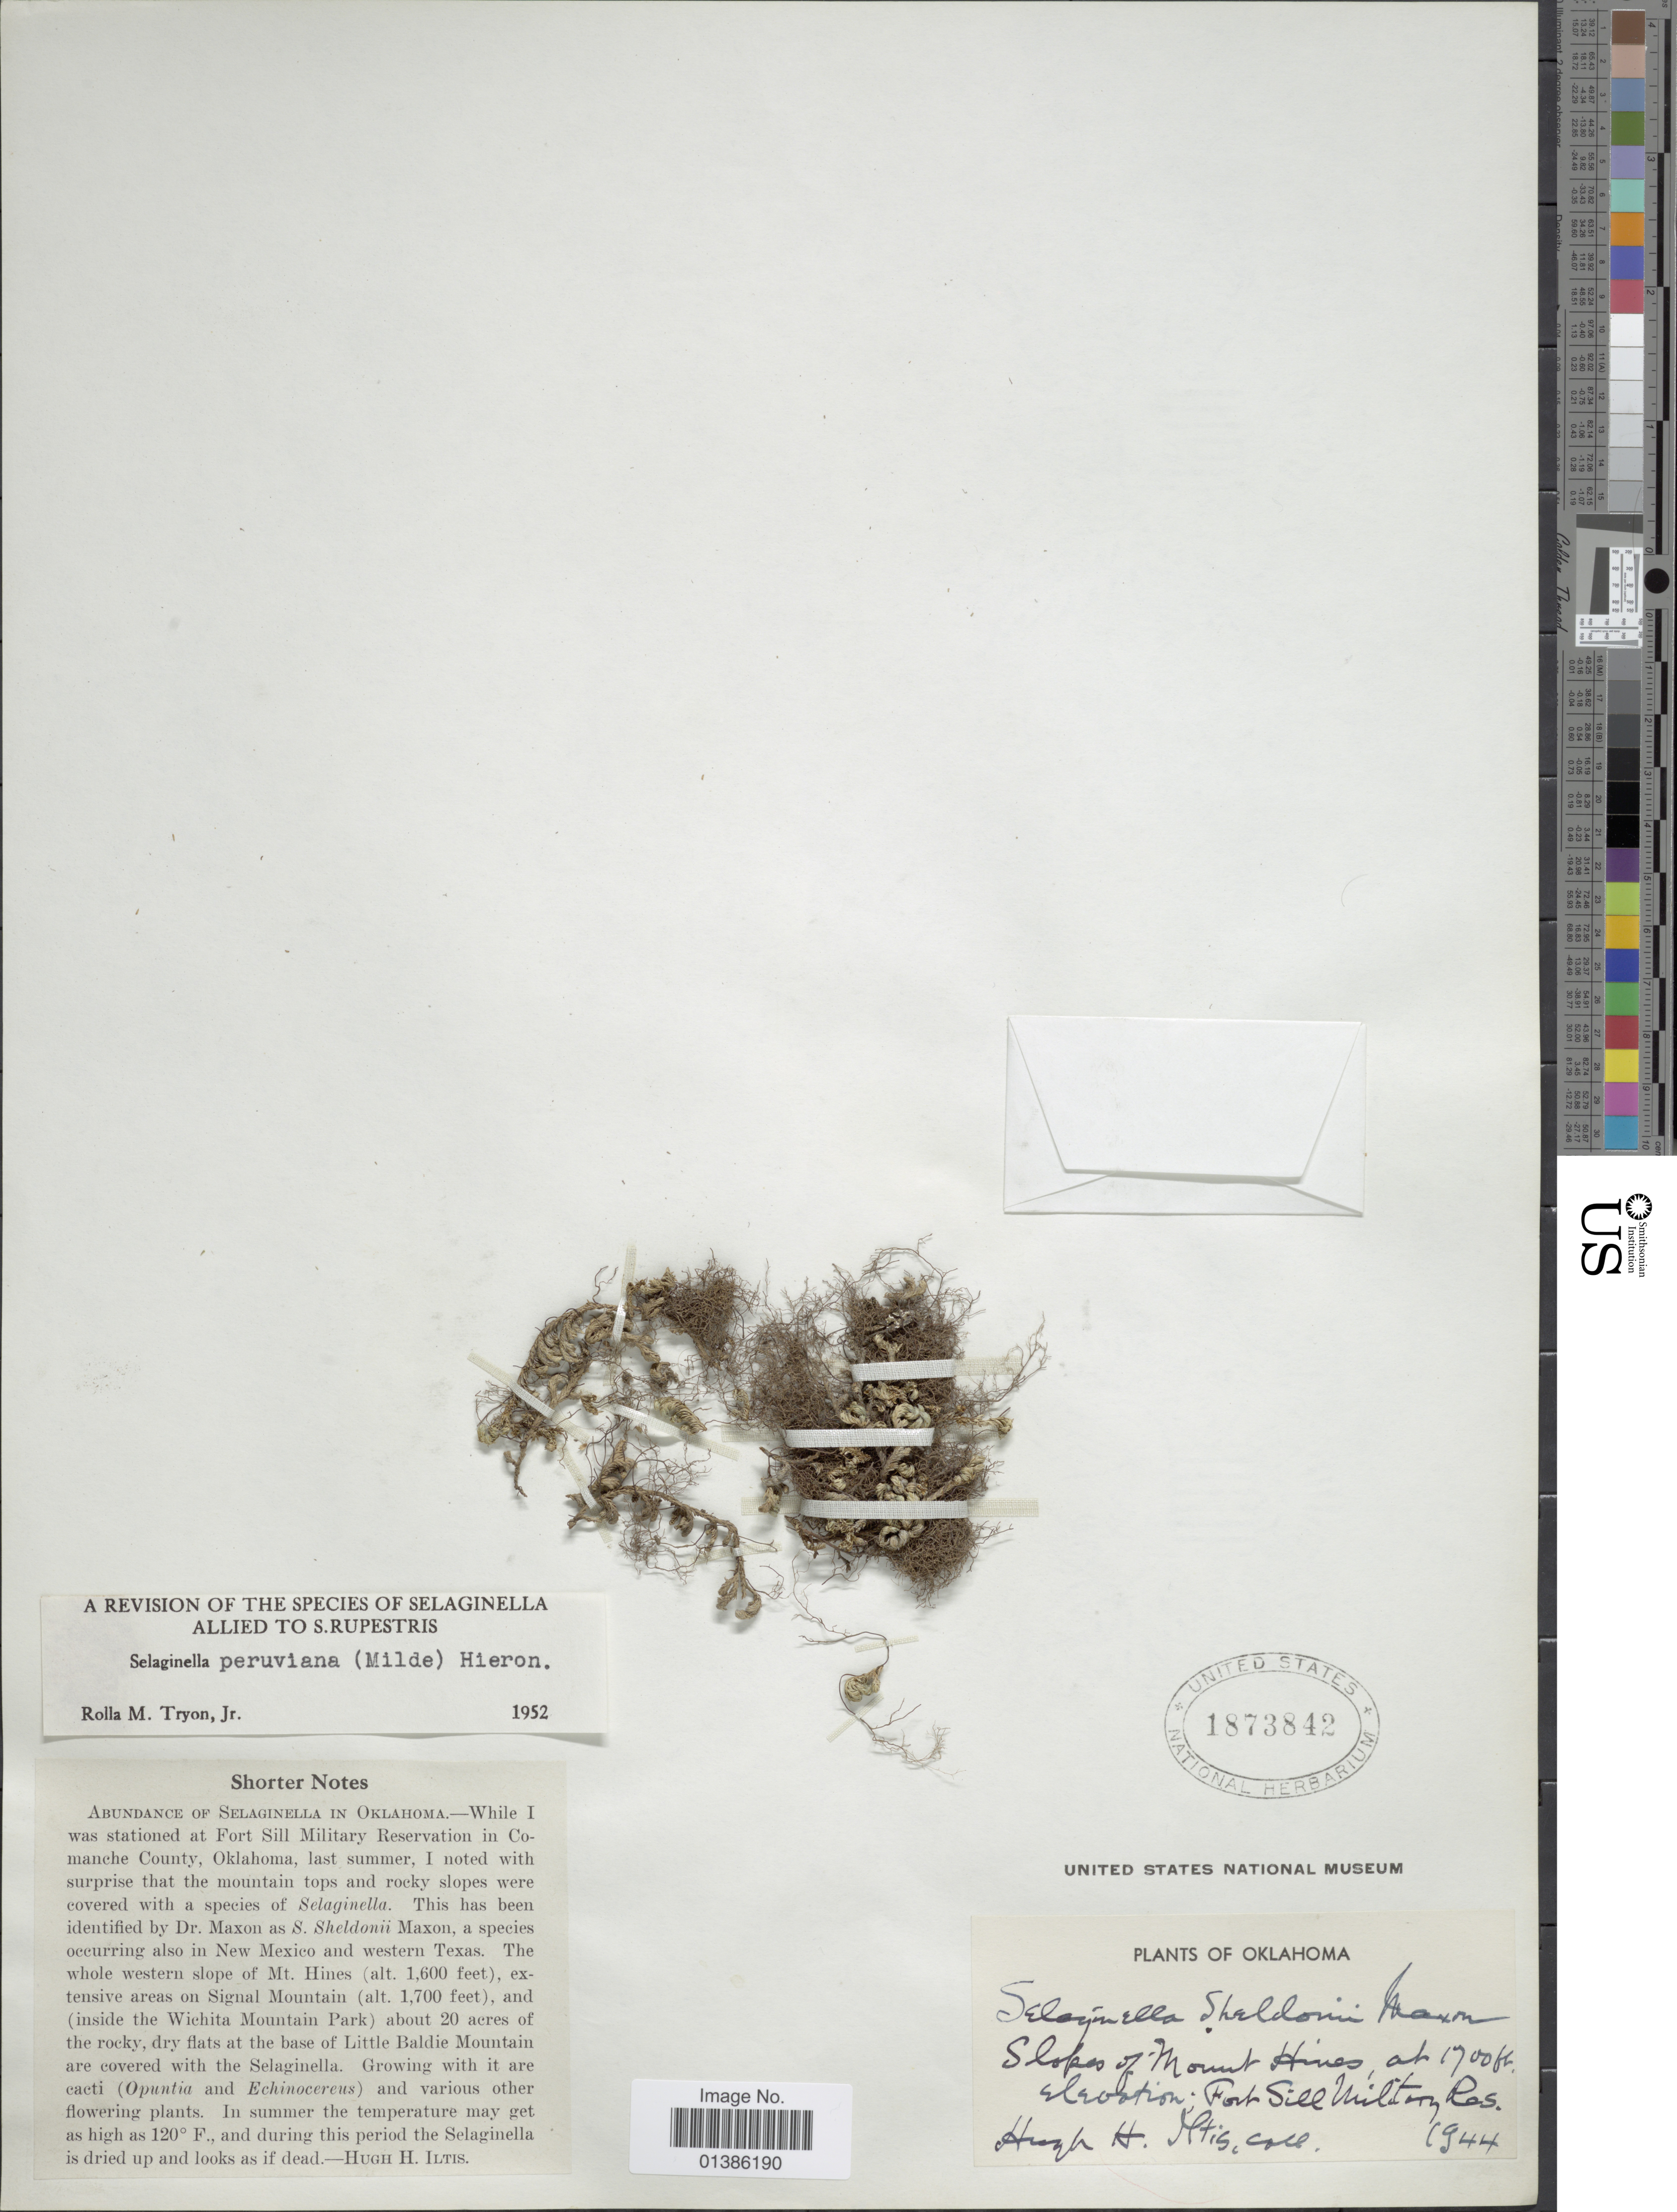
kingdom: Plantae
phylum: Tracheophyta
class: Lycopodiopsida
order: Selaginellales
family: Selaginellaceae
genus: Selaginella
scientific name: Selaginella peruviana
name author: (Milde) Hieron.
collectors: H. H. Iltis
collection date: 1944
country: United States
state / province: Oklahoma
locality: Slopes of Mount Hines. Fort Sill Military Res.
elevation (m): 518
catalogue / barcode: US 1873842